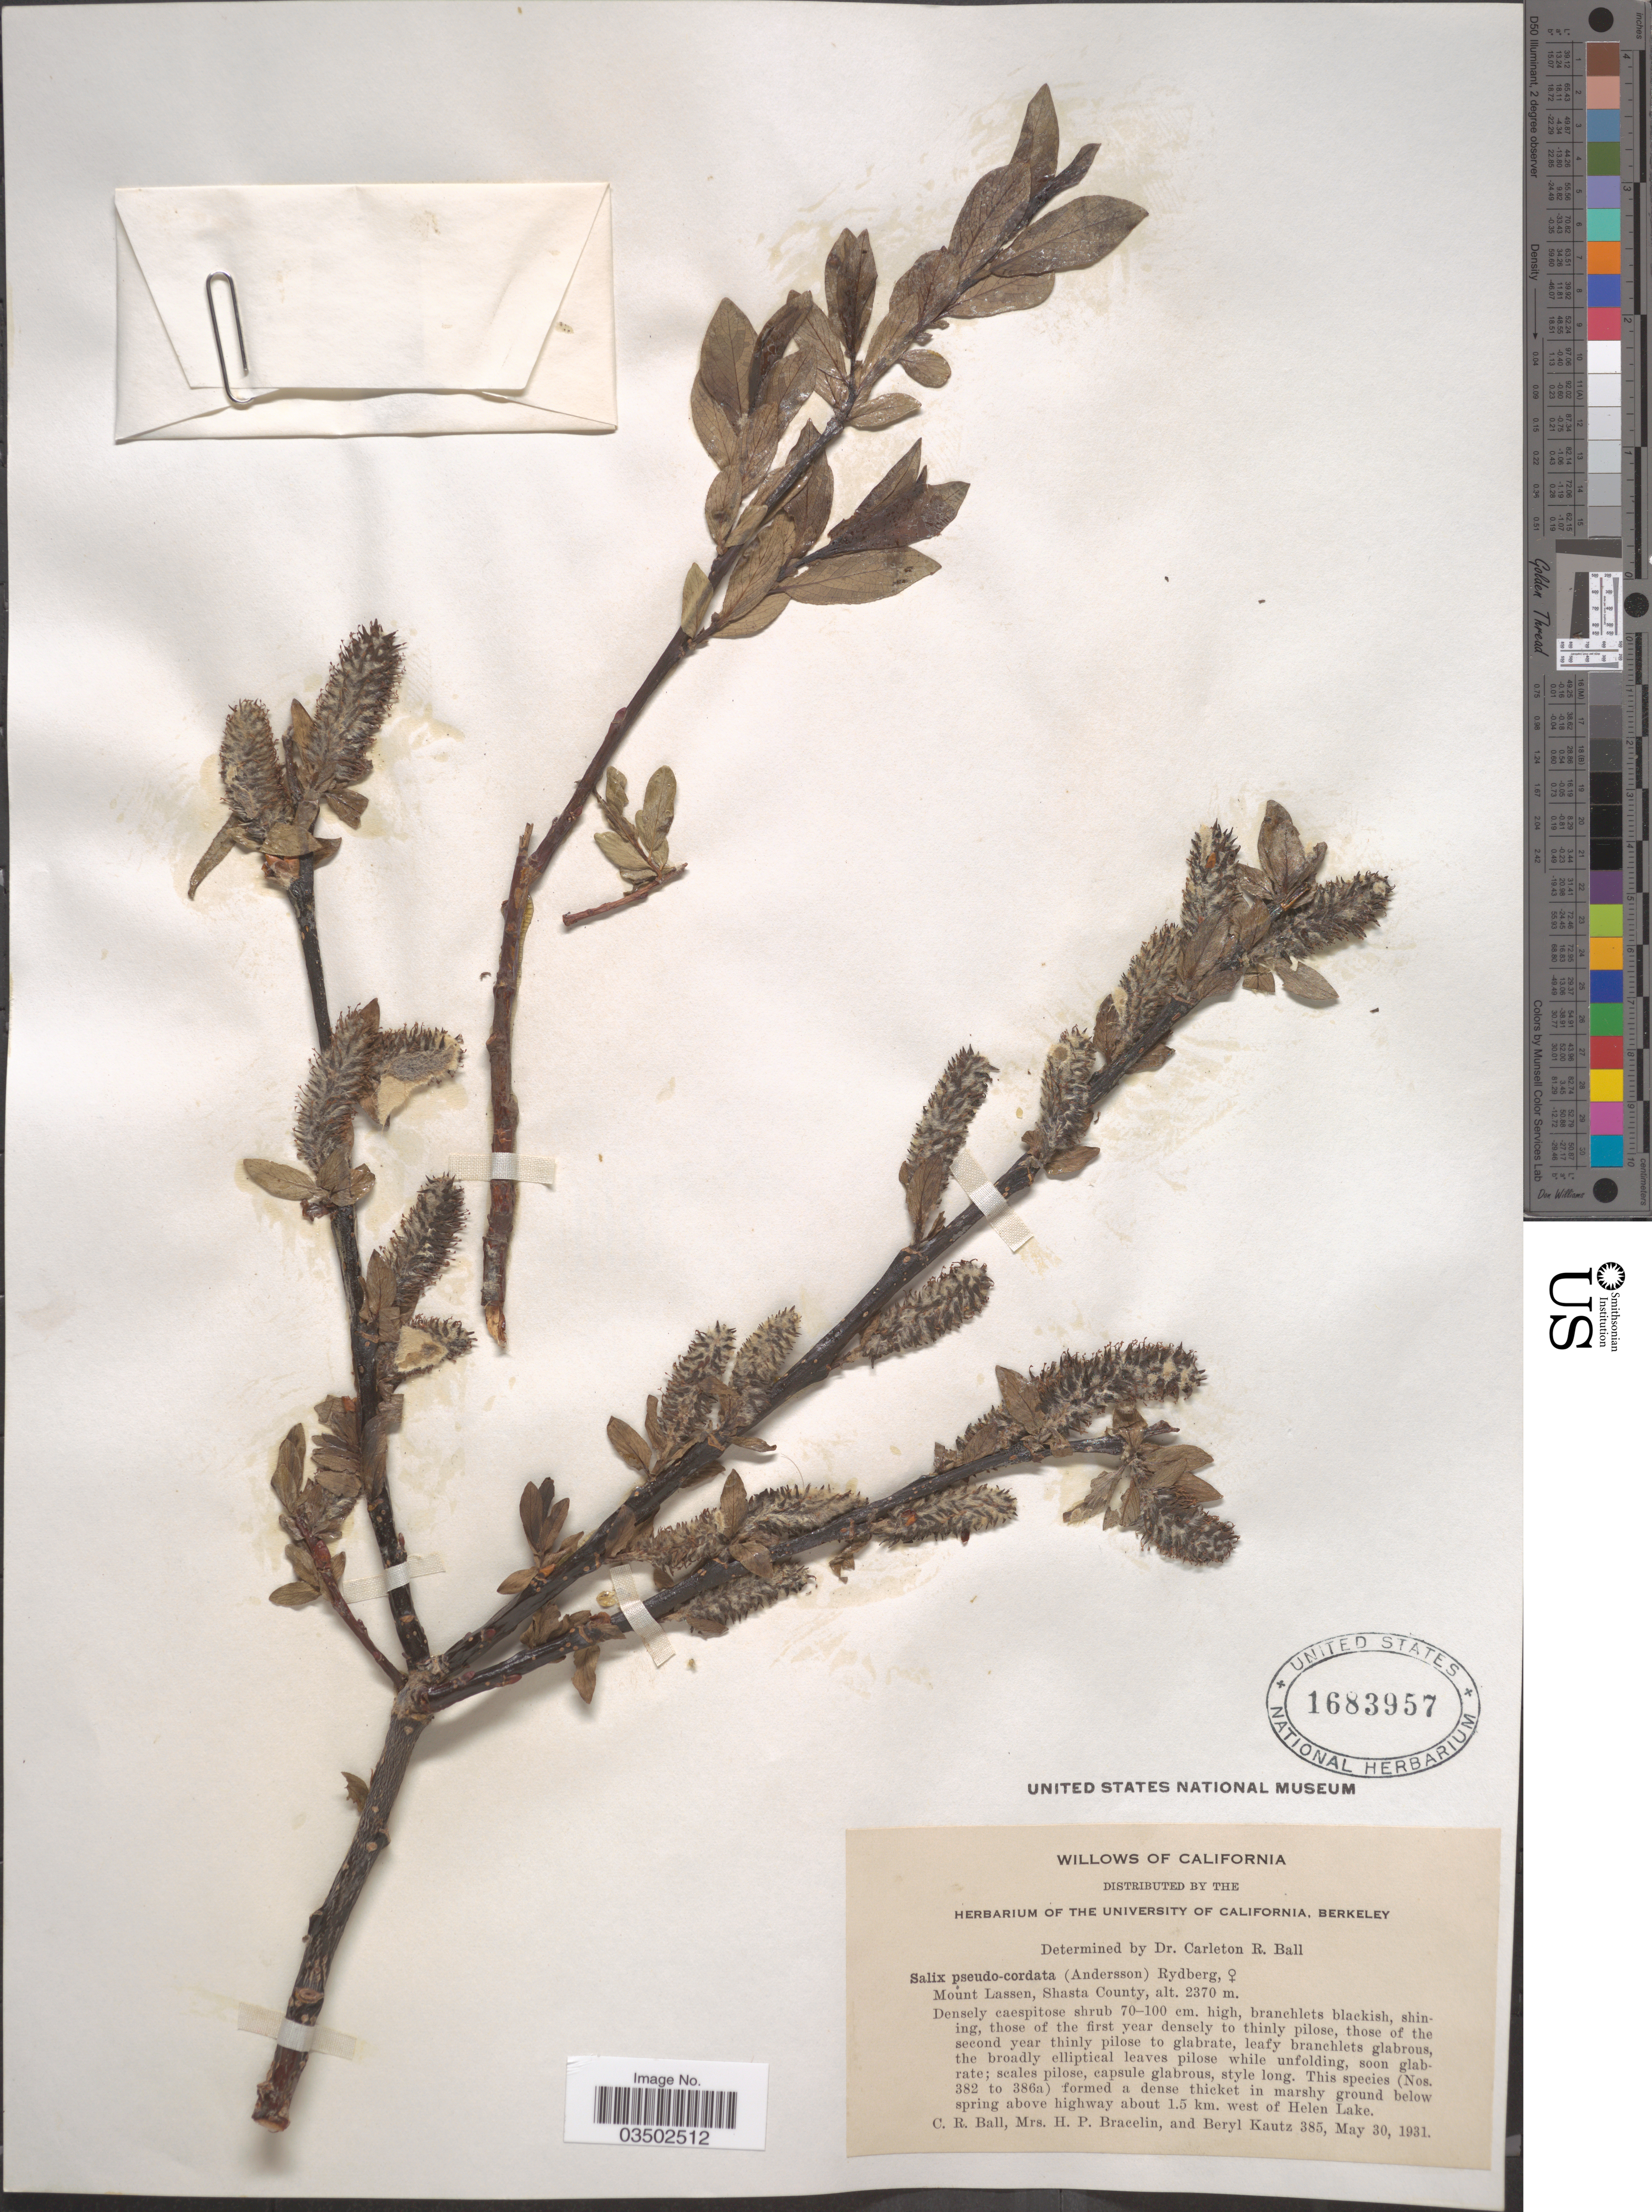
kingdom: Plantae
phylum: Tracheophyta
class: Magnoliopsida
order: Malpighiales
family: Salicaceae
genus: Salix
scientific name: Salix pseudocordata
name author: (Andersson) Andersson ex Rydb.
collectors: C. R. Ball, H. Bracelin & B. Kautz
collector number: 385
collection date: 1931-05-30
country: United States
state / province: California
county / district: Shasta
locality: Mount Lassen, Shasta County. Below spring above highway about 1.5 km. west of Helen Lake.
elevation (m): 2370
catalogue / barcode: US 1683957